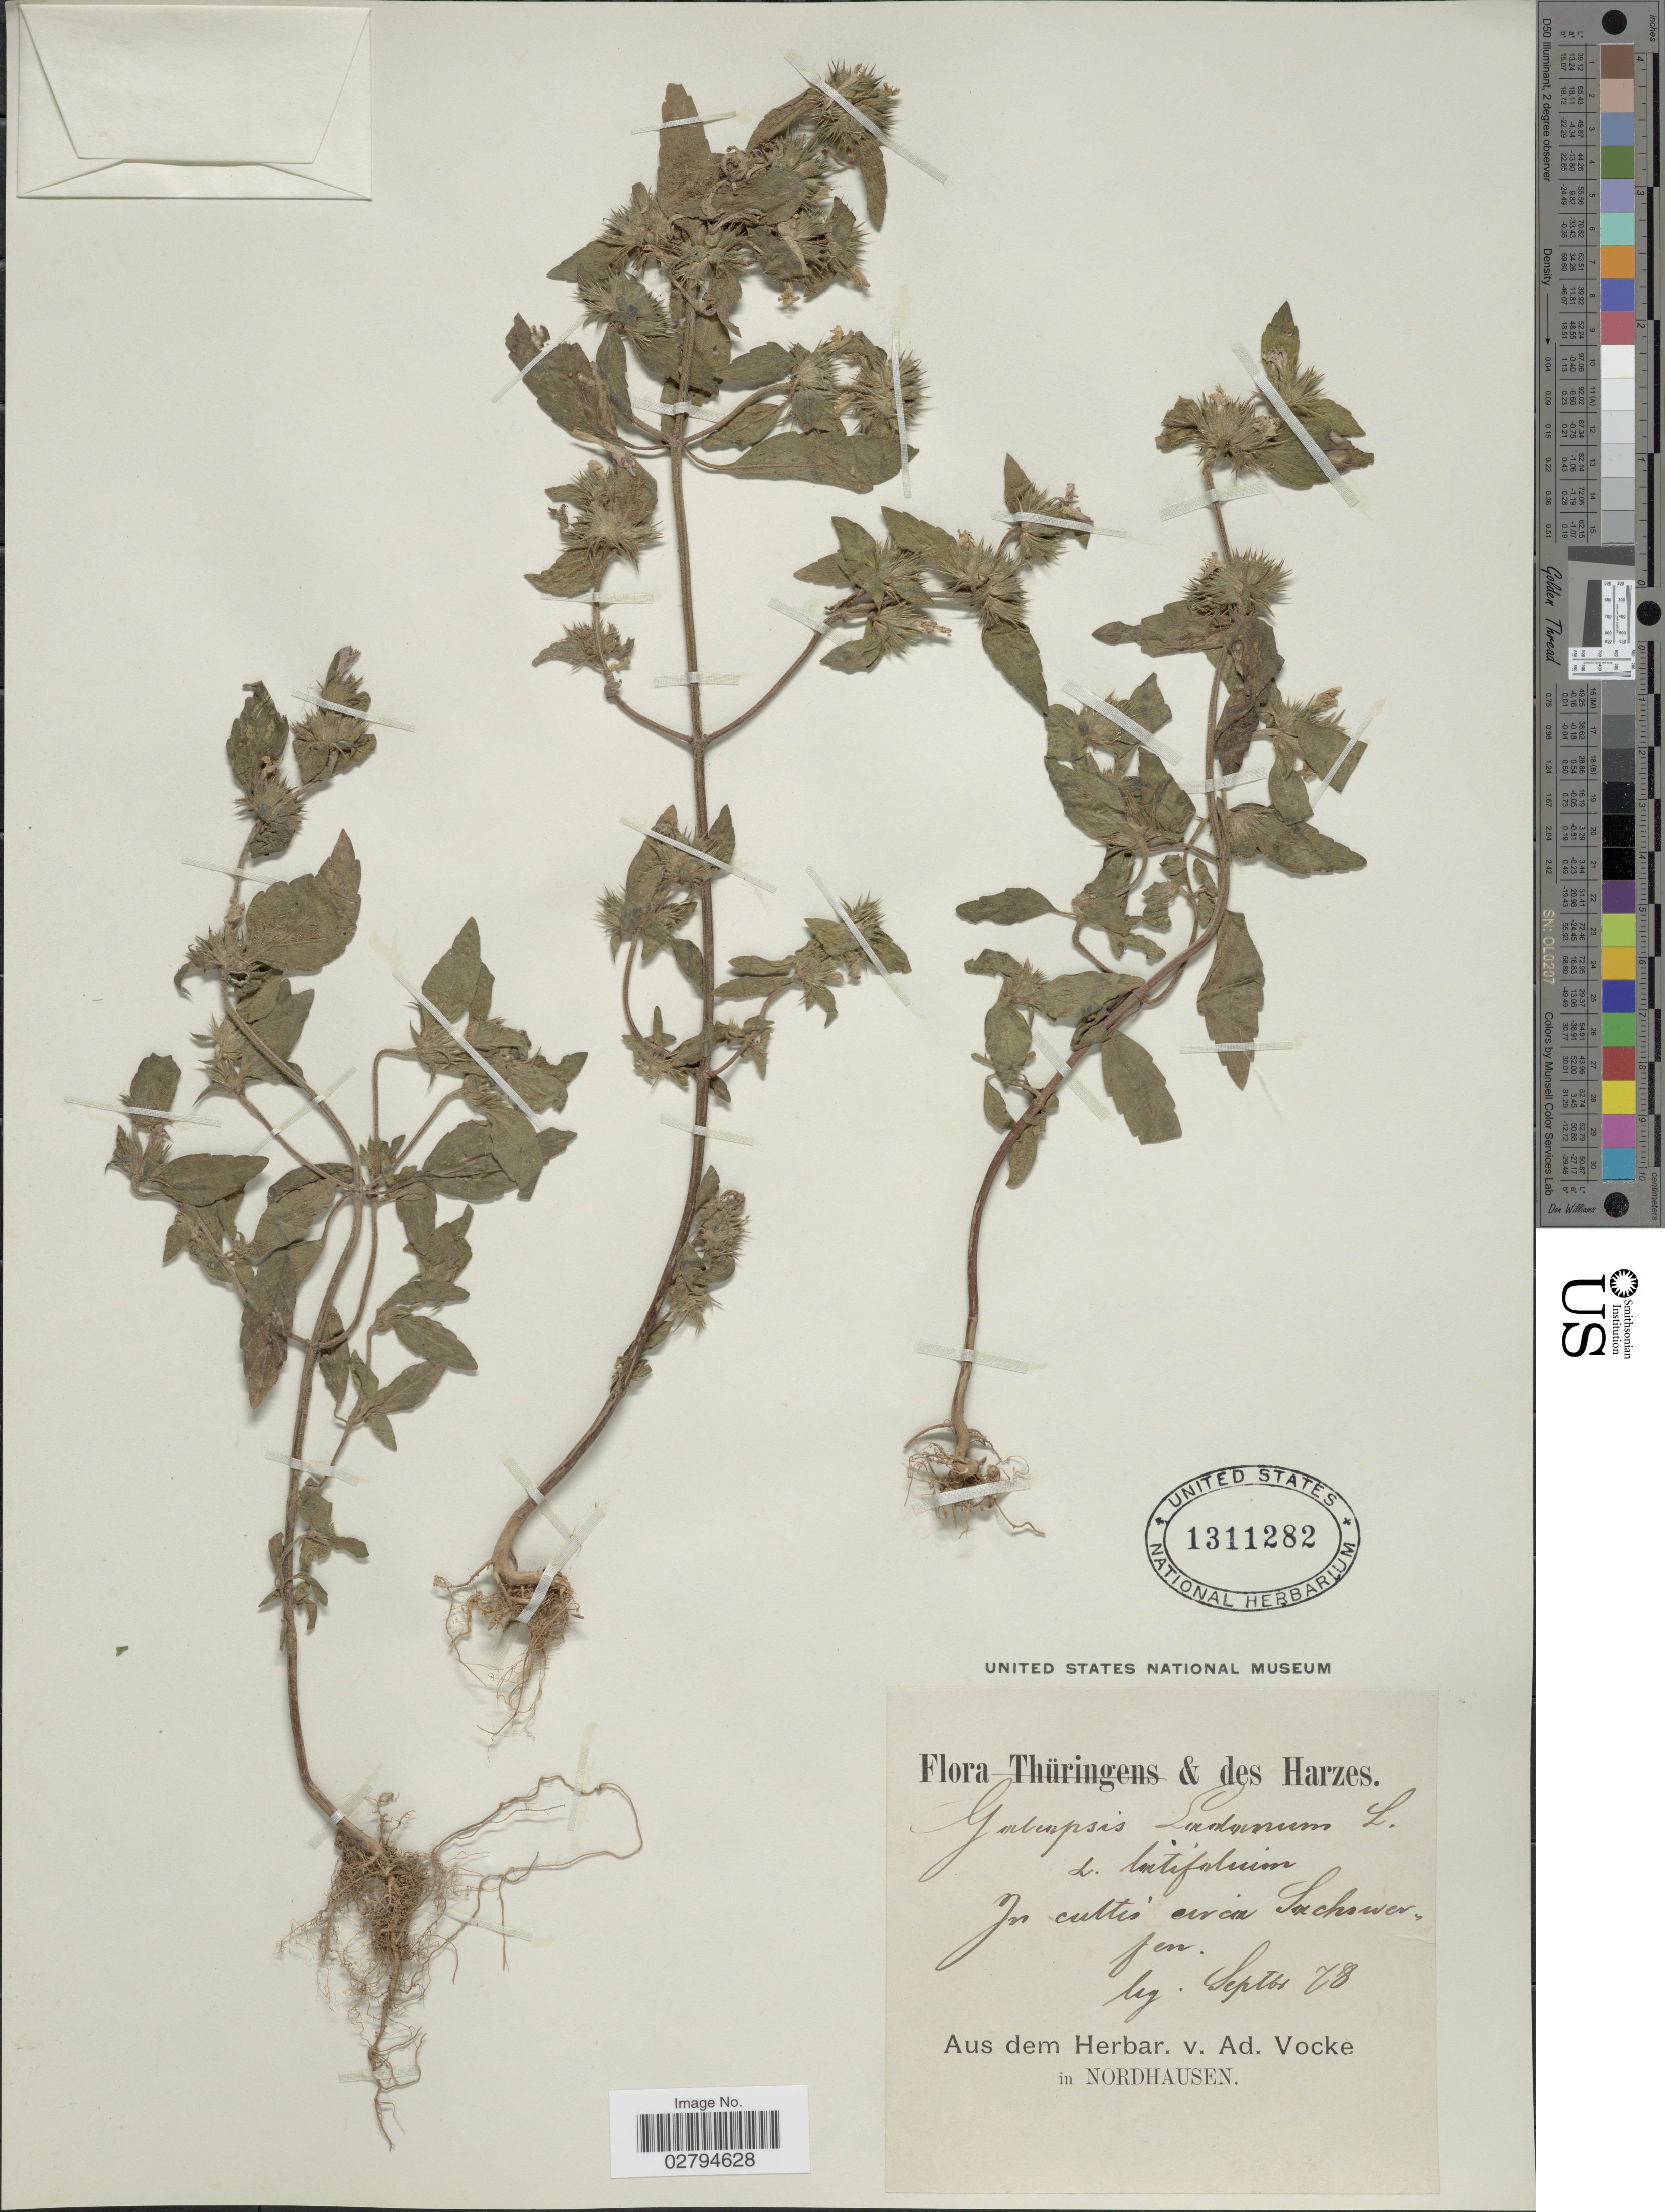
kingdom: Plantae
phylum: Tracheophyta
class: Magnoliopsida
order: Lamiales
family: Lamiaceae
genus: Galeopsis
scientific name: Galeopsis ladanum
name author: L.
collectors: ex herb. Ad. Vocke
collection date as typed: Transcribed d/m/y: /9/78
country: Germany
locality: Harzes. Circa Sochower [interpreted].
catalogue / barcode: US 1311282